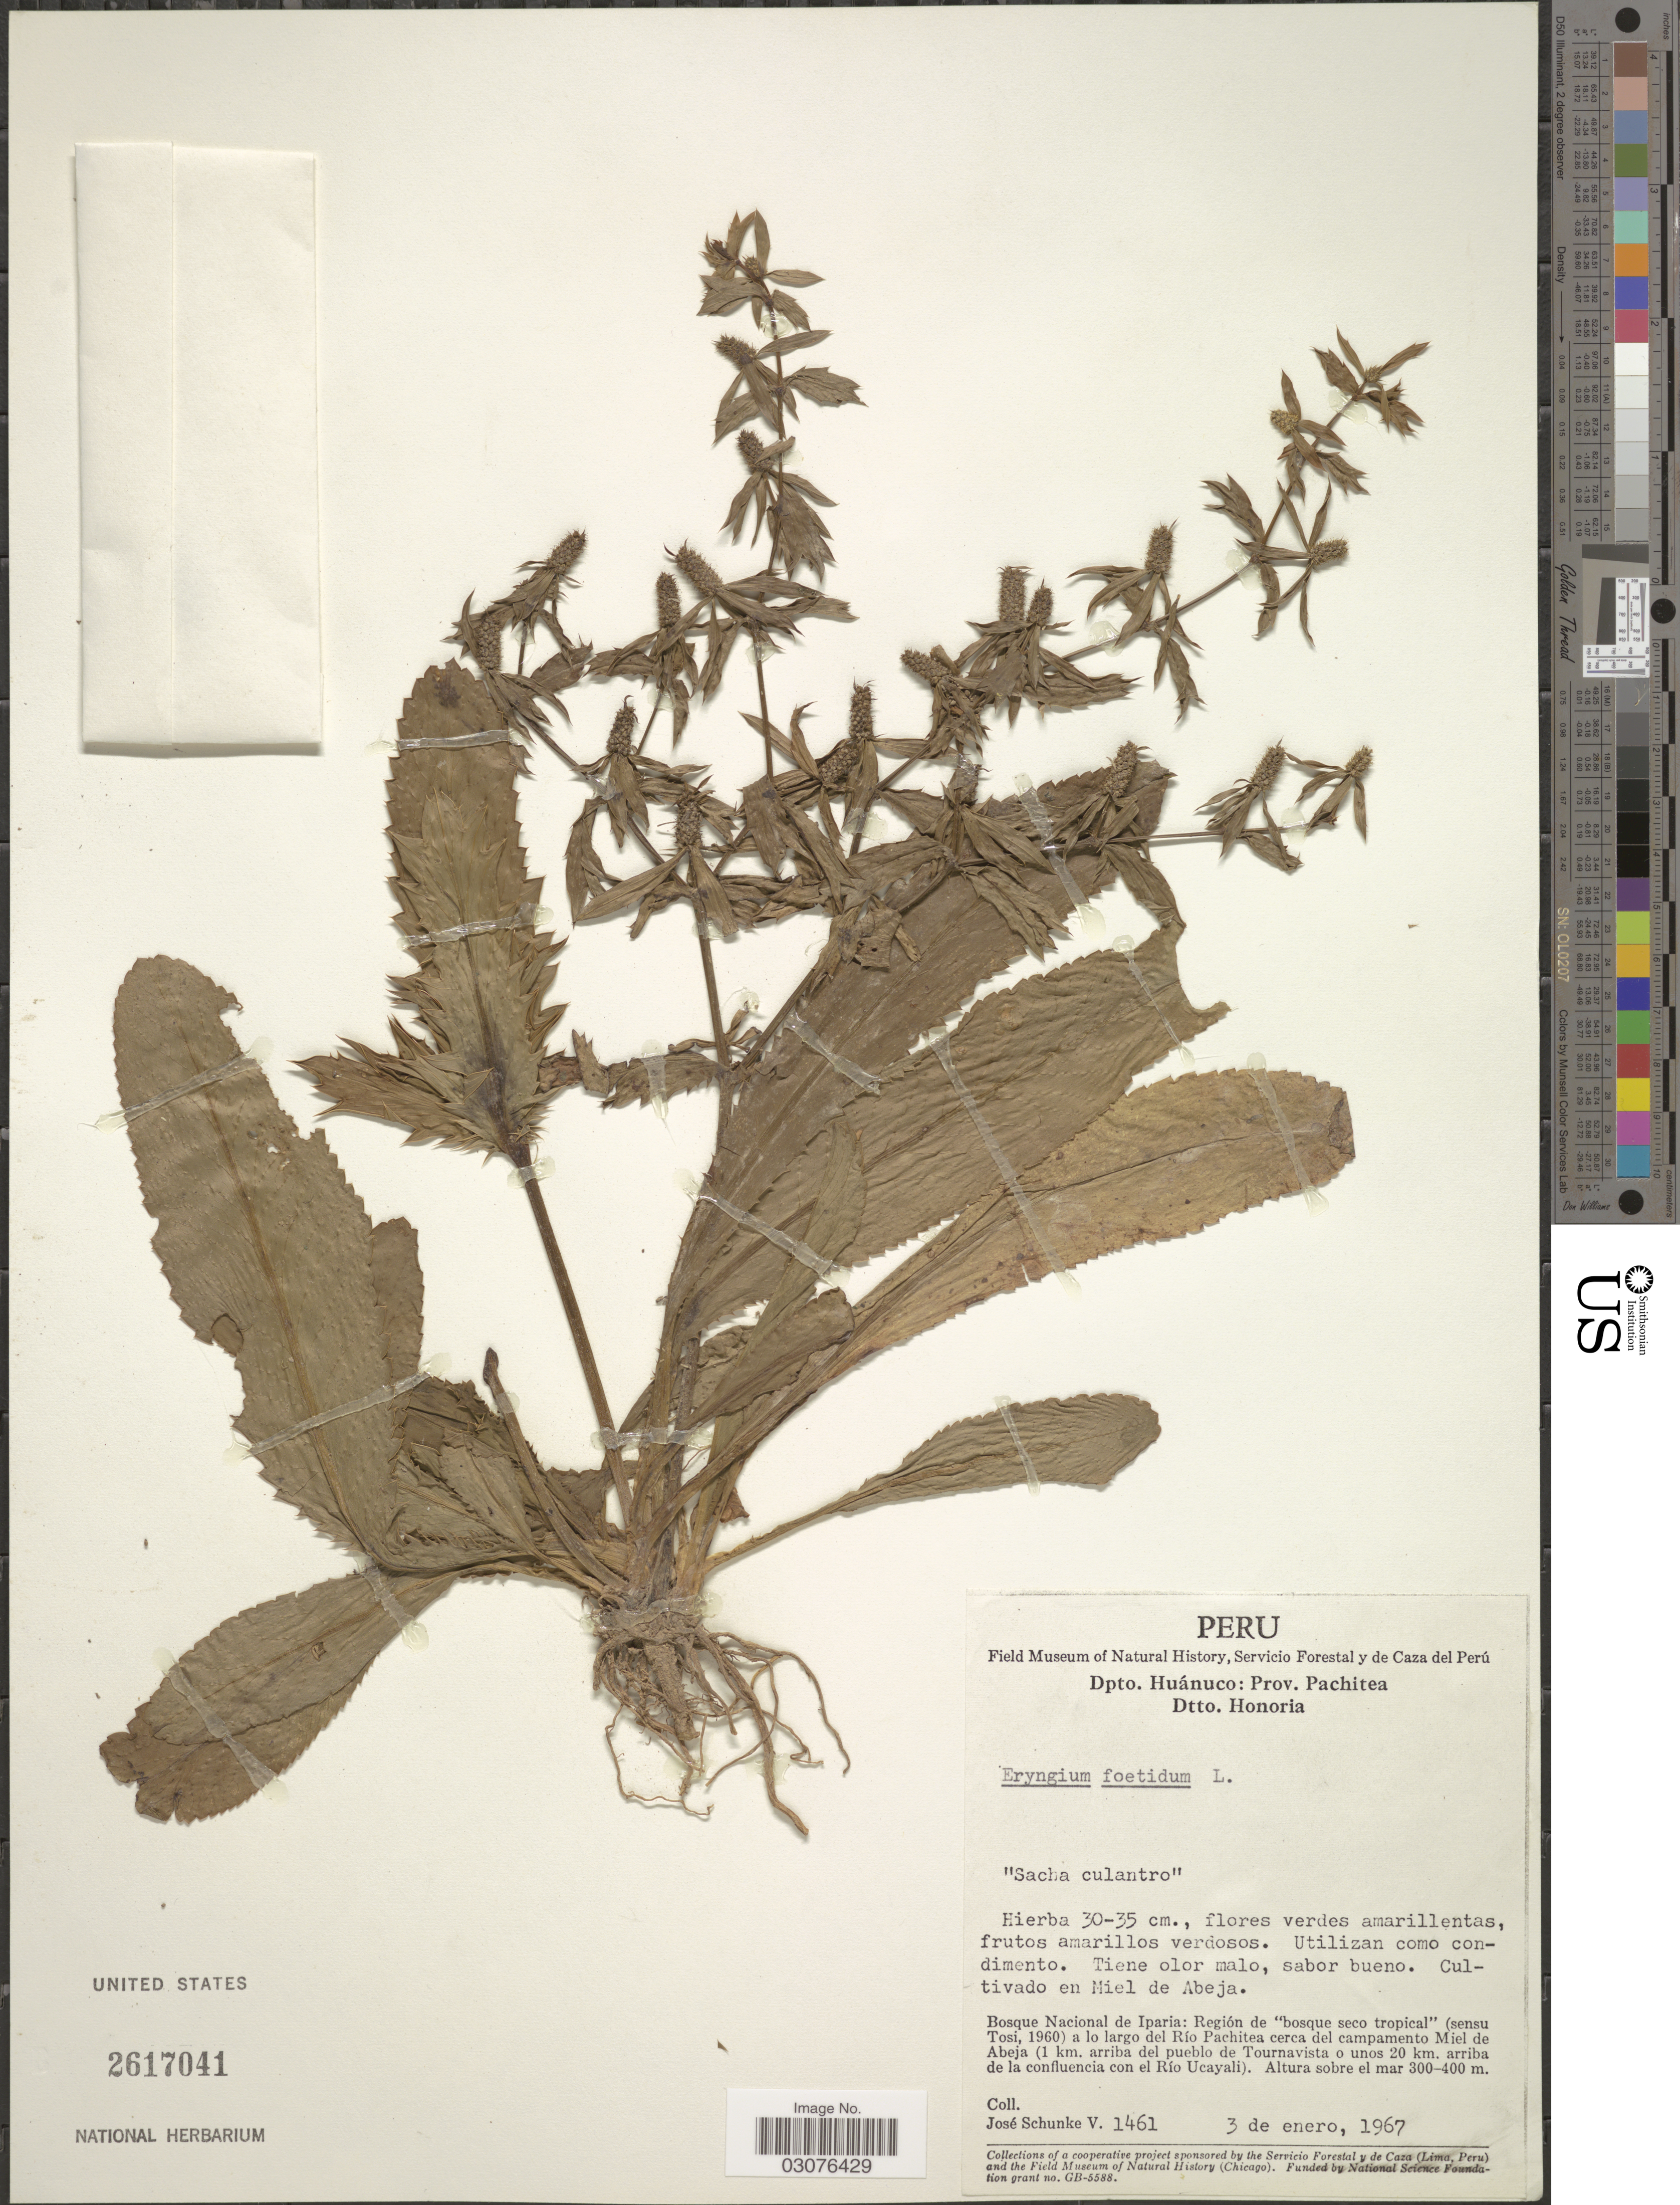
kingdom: Plantae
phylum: Tracheophyta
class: Magnoliopsida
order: Apiales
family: Apiaceae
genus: Eryngium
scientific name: Eryngium foetidum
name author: L.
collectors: J. Schunke Vigo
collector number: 1461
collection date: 1967-01-03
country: Peru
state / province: Huánuco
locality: Dpto. Huánuco: Prov. Pachitea. Dtto. Honoria. Cultivado en Miel de Abeja. Bosque Nacional de Iparia: Región de "bosque seco tropical"(sensu Tosi, 1960) a lo largo del Río Pachitea cerca del campamento Miel de Abeja (1 km. arriba del pueblo de Tournavista o unos 20 km. arriba de la confluencia con el Río Ucayali).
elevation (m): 300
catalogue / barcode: US 2617041